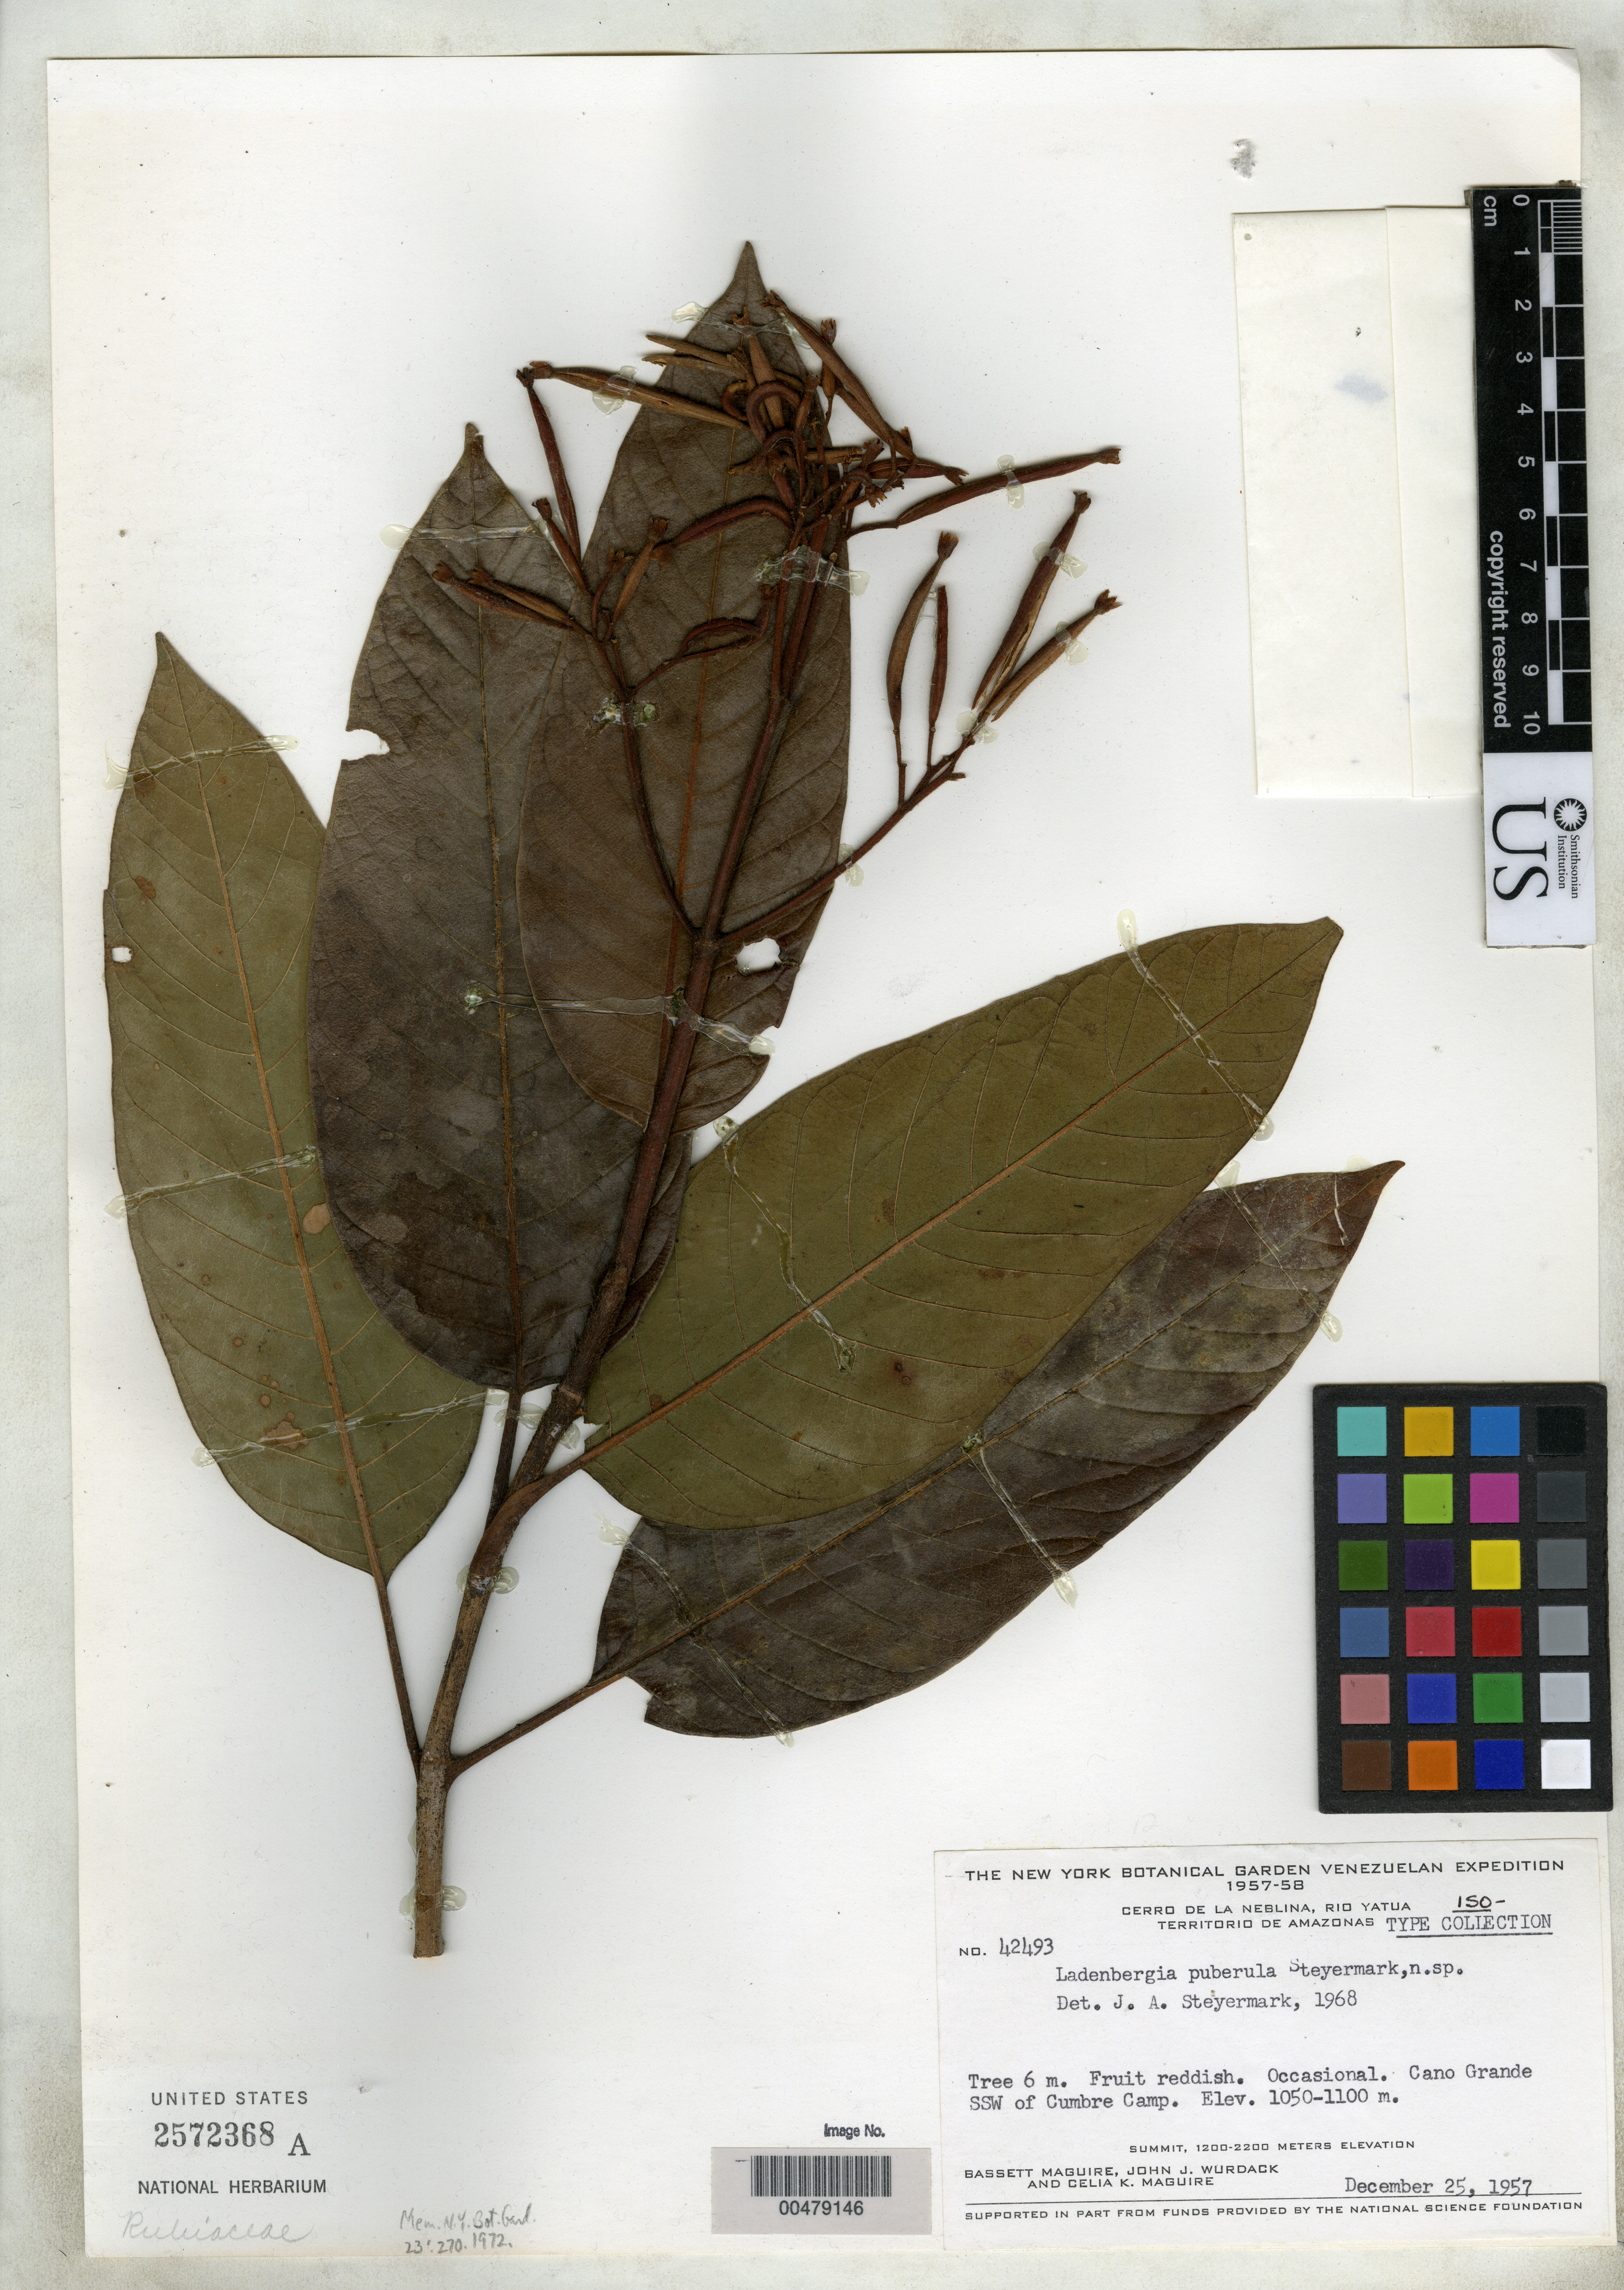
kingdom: Plantae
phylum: Tracheophyta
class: Magnoliopsida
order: Gentianales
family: Rubiaceae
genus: Ladenbergia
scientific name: Ladenbergia puberula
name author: Steyerm.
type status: Isotype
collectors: B. Maguire, J. J. Wurdack & C. K. Maguire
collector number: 42493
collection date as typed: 25 Dec 1957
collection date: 1957-12-25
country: Venezuela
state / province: Amazonas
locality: Cerro de La Neblina, Rio Yatua, Cano Grande, SSW of Cumbre camp.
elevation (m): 1050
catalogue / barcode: US 2572368A